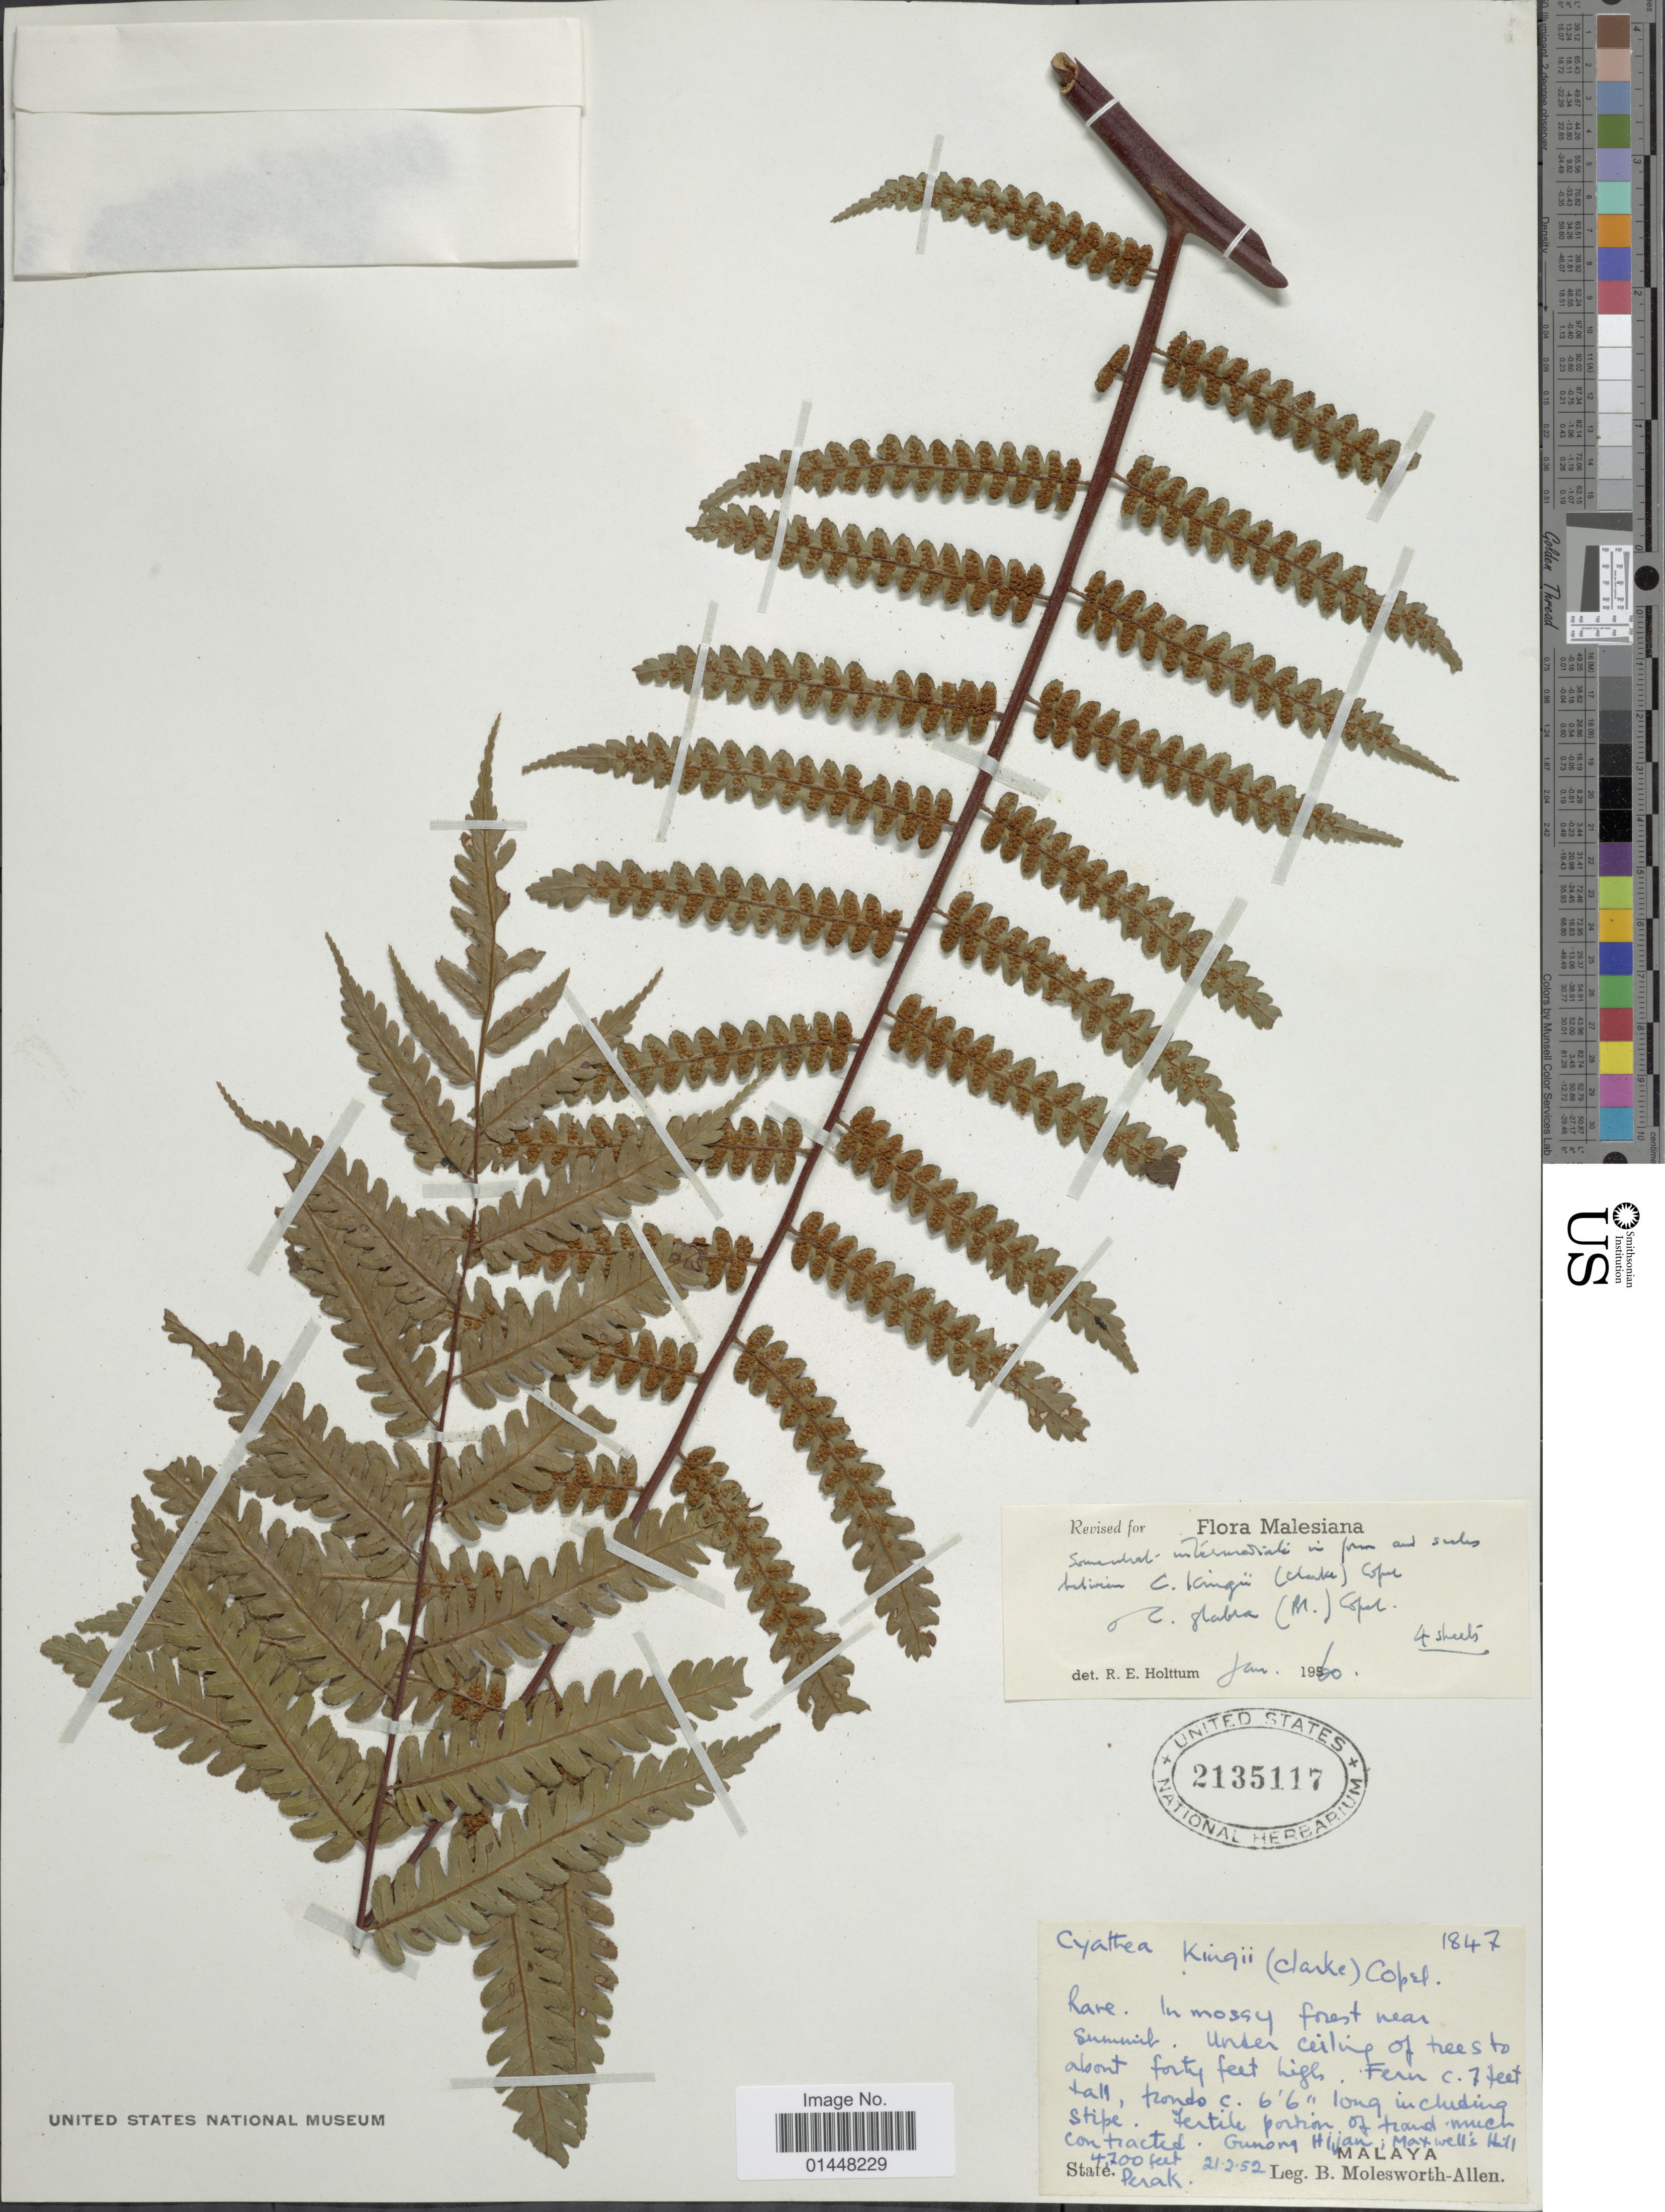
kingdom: Plantae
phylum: Tracheophyta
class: Polypodiopsida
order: Cyatheales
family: Cyatheaceae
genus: Gymnosphaera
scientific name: Gymnosphaera kingii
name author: (Clarke) Copel.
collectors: B. E. G. Molesworth-Allen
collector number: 1847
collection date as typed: Transcribed d/m/y: 21/2/52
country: Malaysia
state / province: Perak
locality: Gunong Hijan; Maxwell's Hill. Malaya.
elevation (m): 1433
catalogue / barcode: US 2135117